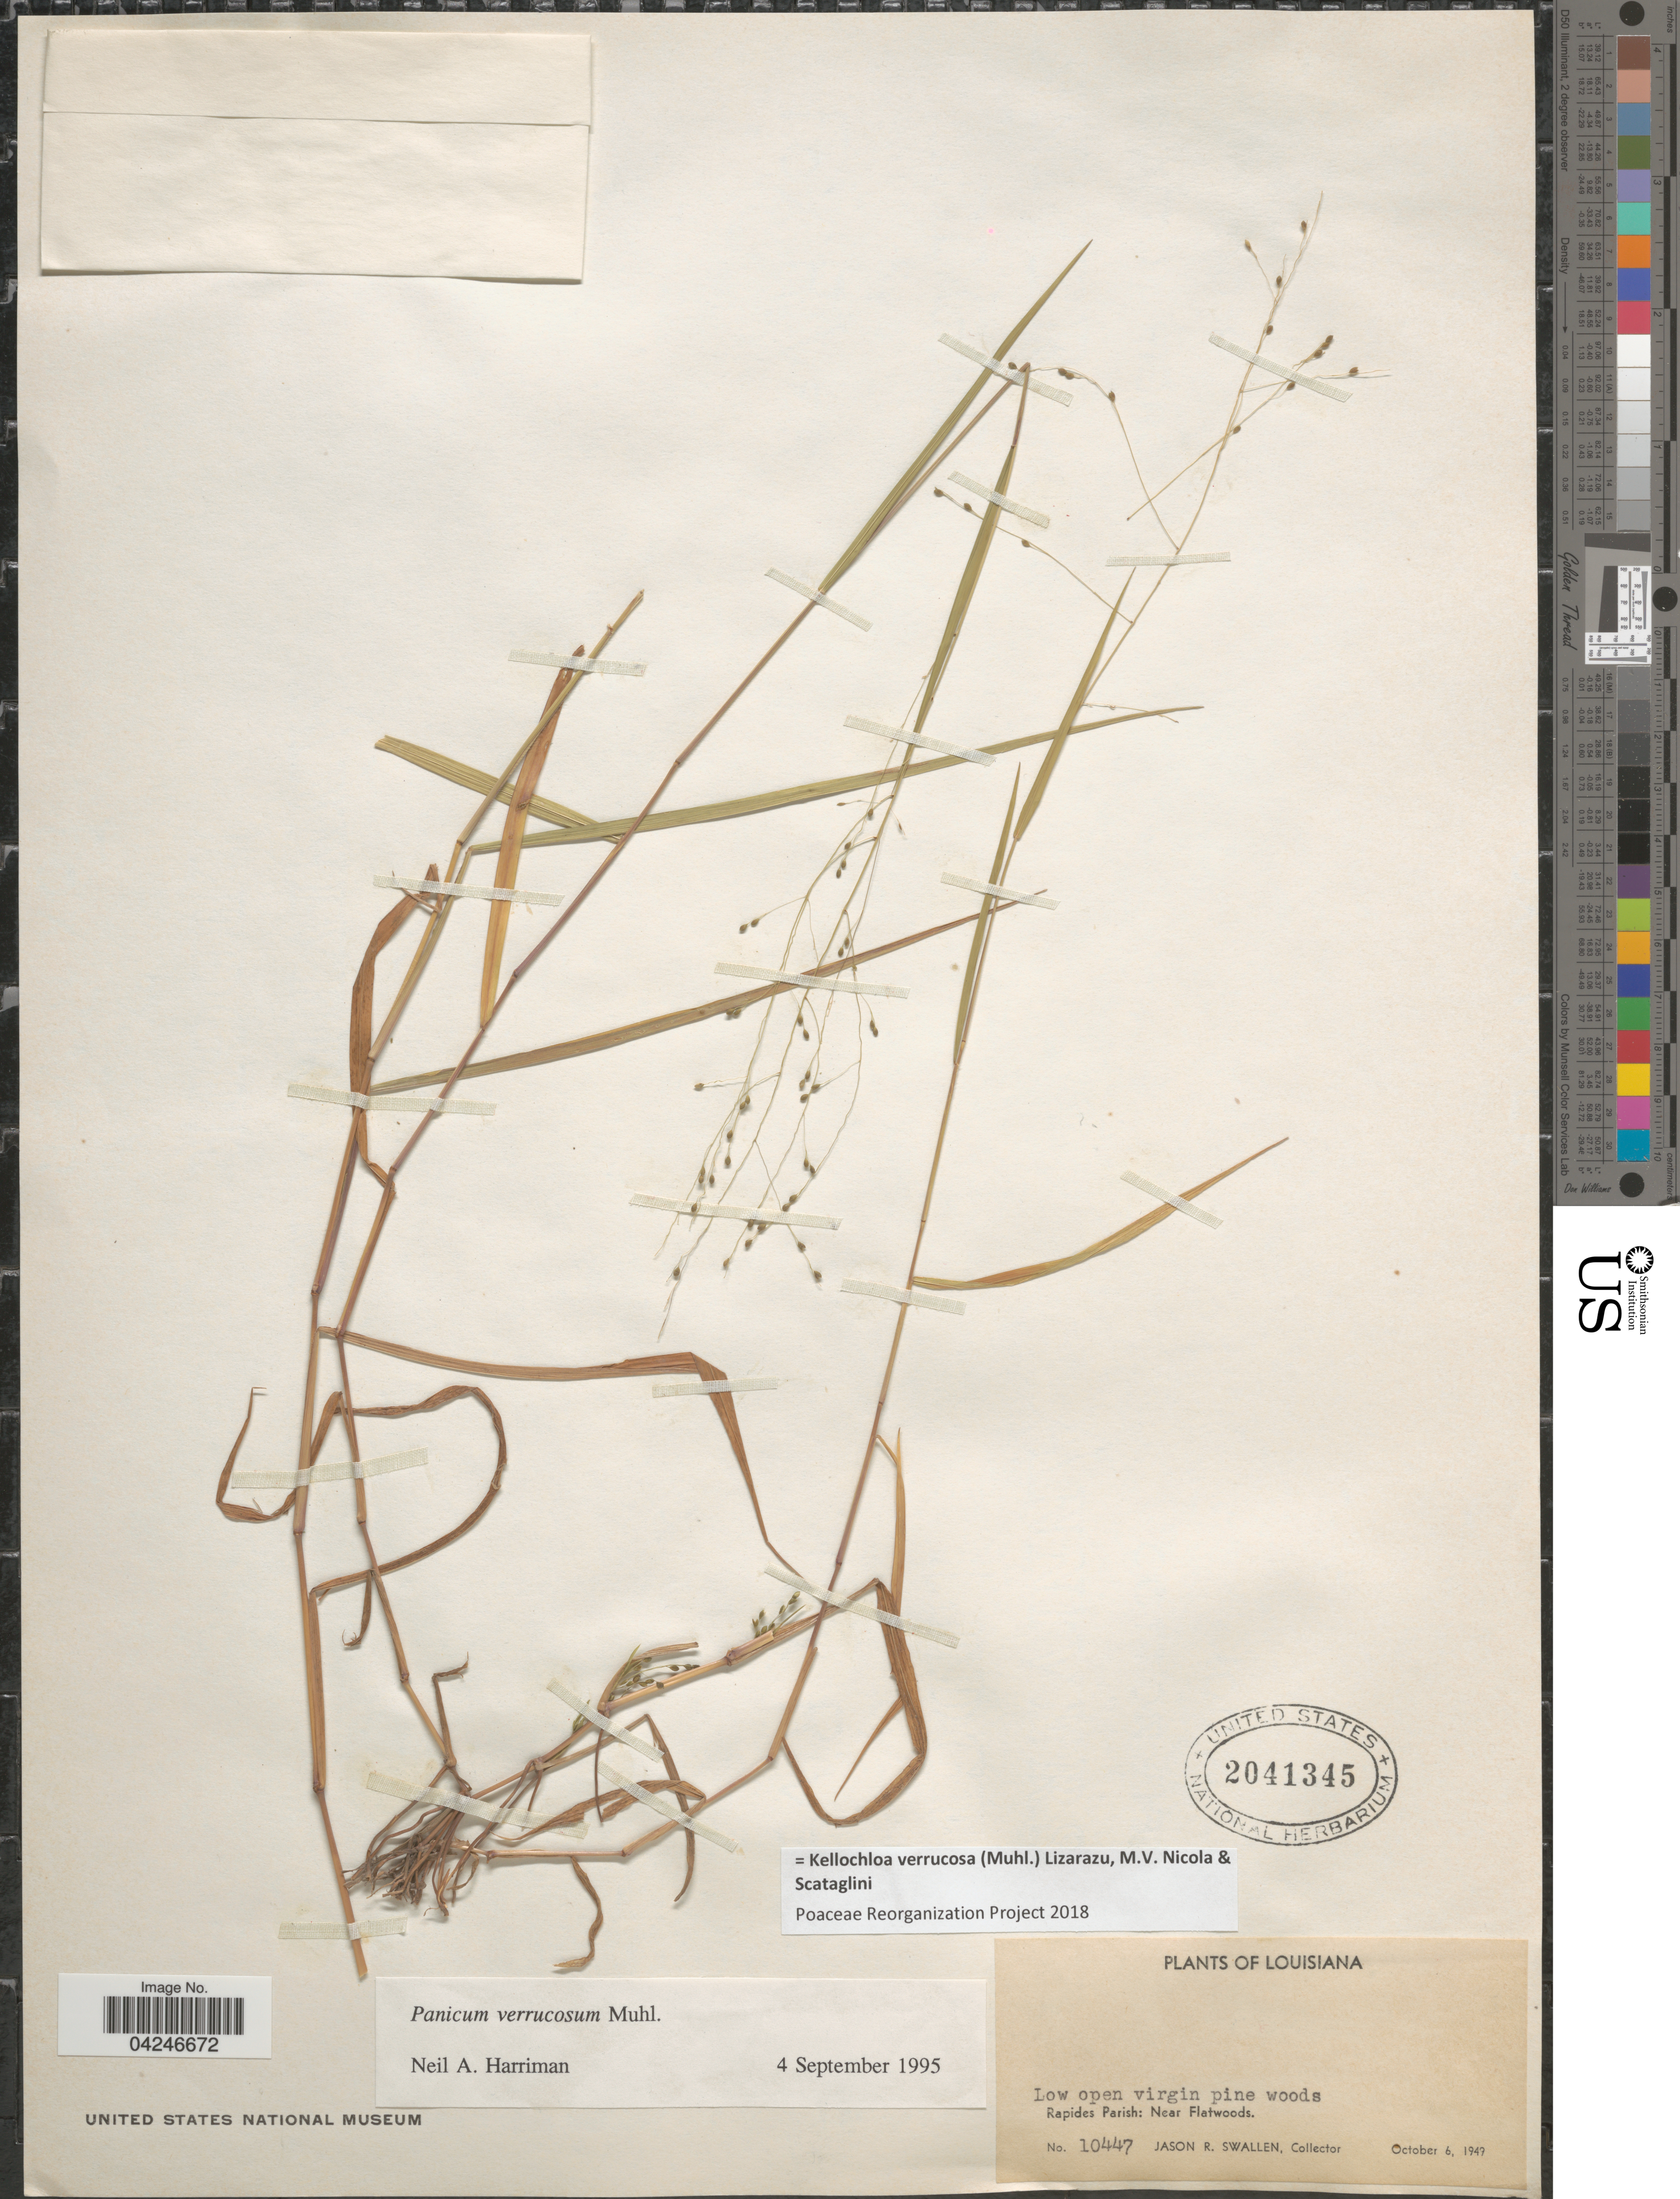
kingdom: Plantae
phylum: Tracheophyta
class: Liliopsida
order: Poales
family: Poaceae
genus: Kellochloa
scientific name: Kellochloa verrucosa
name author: (Muhl.) Lizarazu et al.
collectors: J. R. Swallen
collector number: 10447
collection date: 1949-10-06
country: United States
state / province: Louisiana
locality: Rapides Parish: Near Flatwoods.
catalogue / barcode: US 2041345